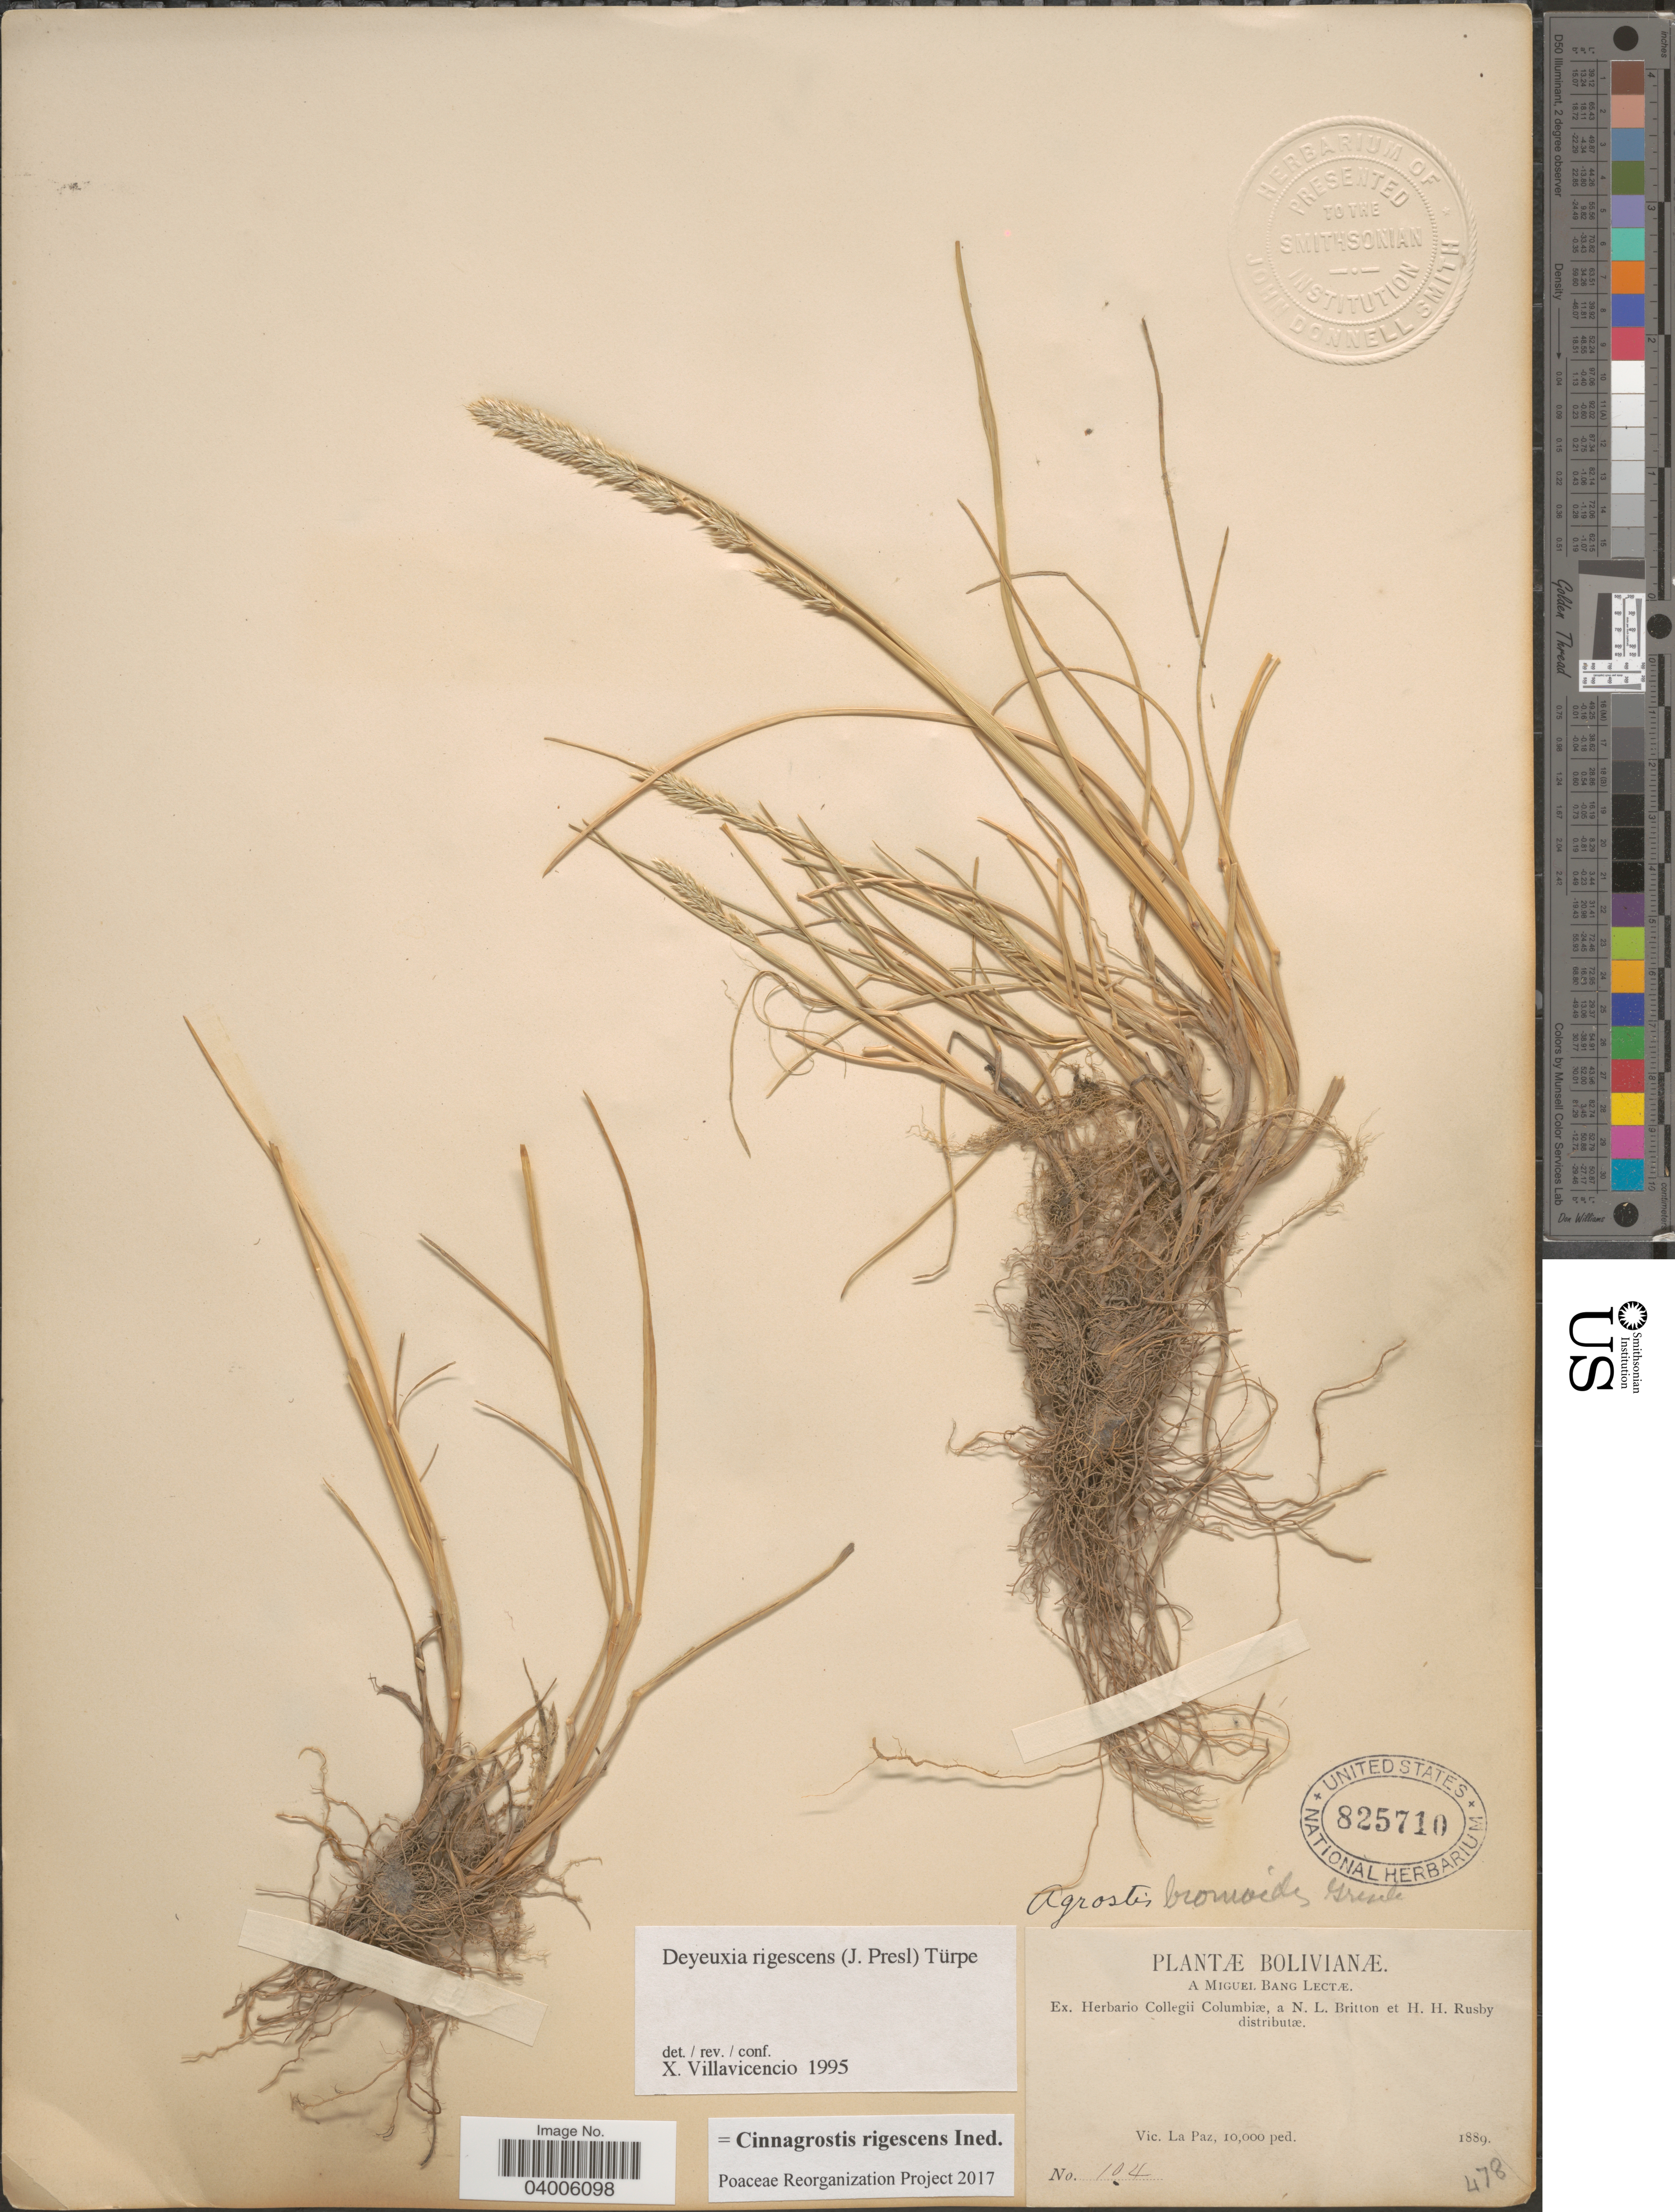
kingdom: Plantae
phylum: Tracheophyta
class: Liliopsida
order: Poales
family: Poaceae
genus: Cinnagrostis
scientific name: Cinnagrostis rigescens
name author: (J. Presl) P.M. Peterson et al.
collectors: M. Bang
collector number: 104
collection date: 1889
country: Bolivia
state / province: La Paz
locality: Vic. La Paz.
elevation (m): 3048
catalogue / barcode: US 825710